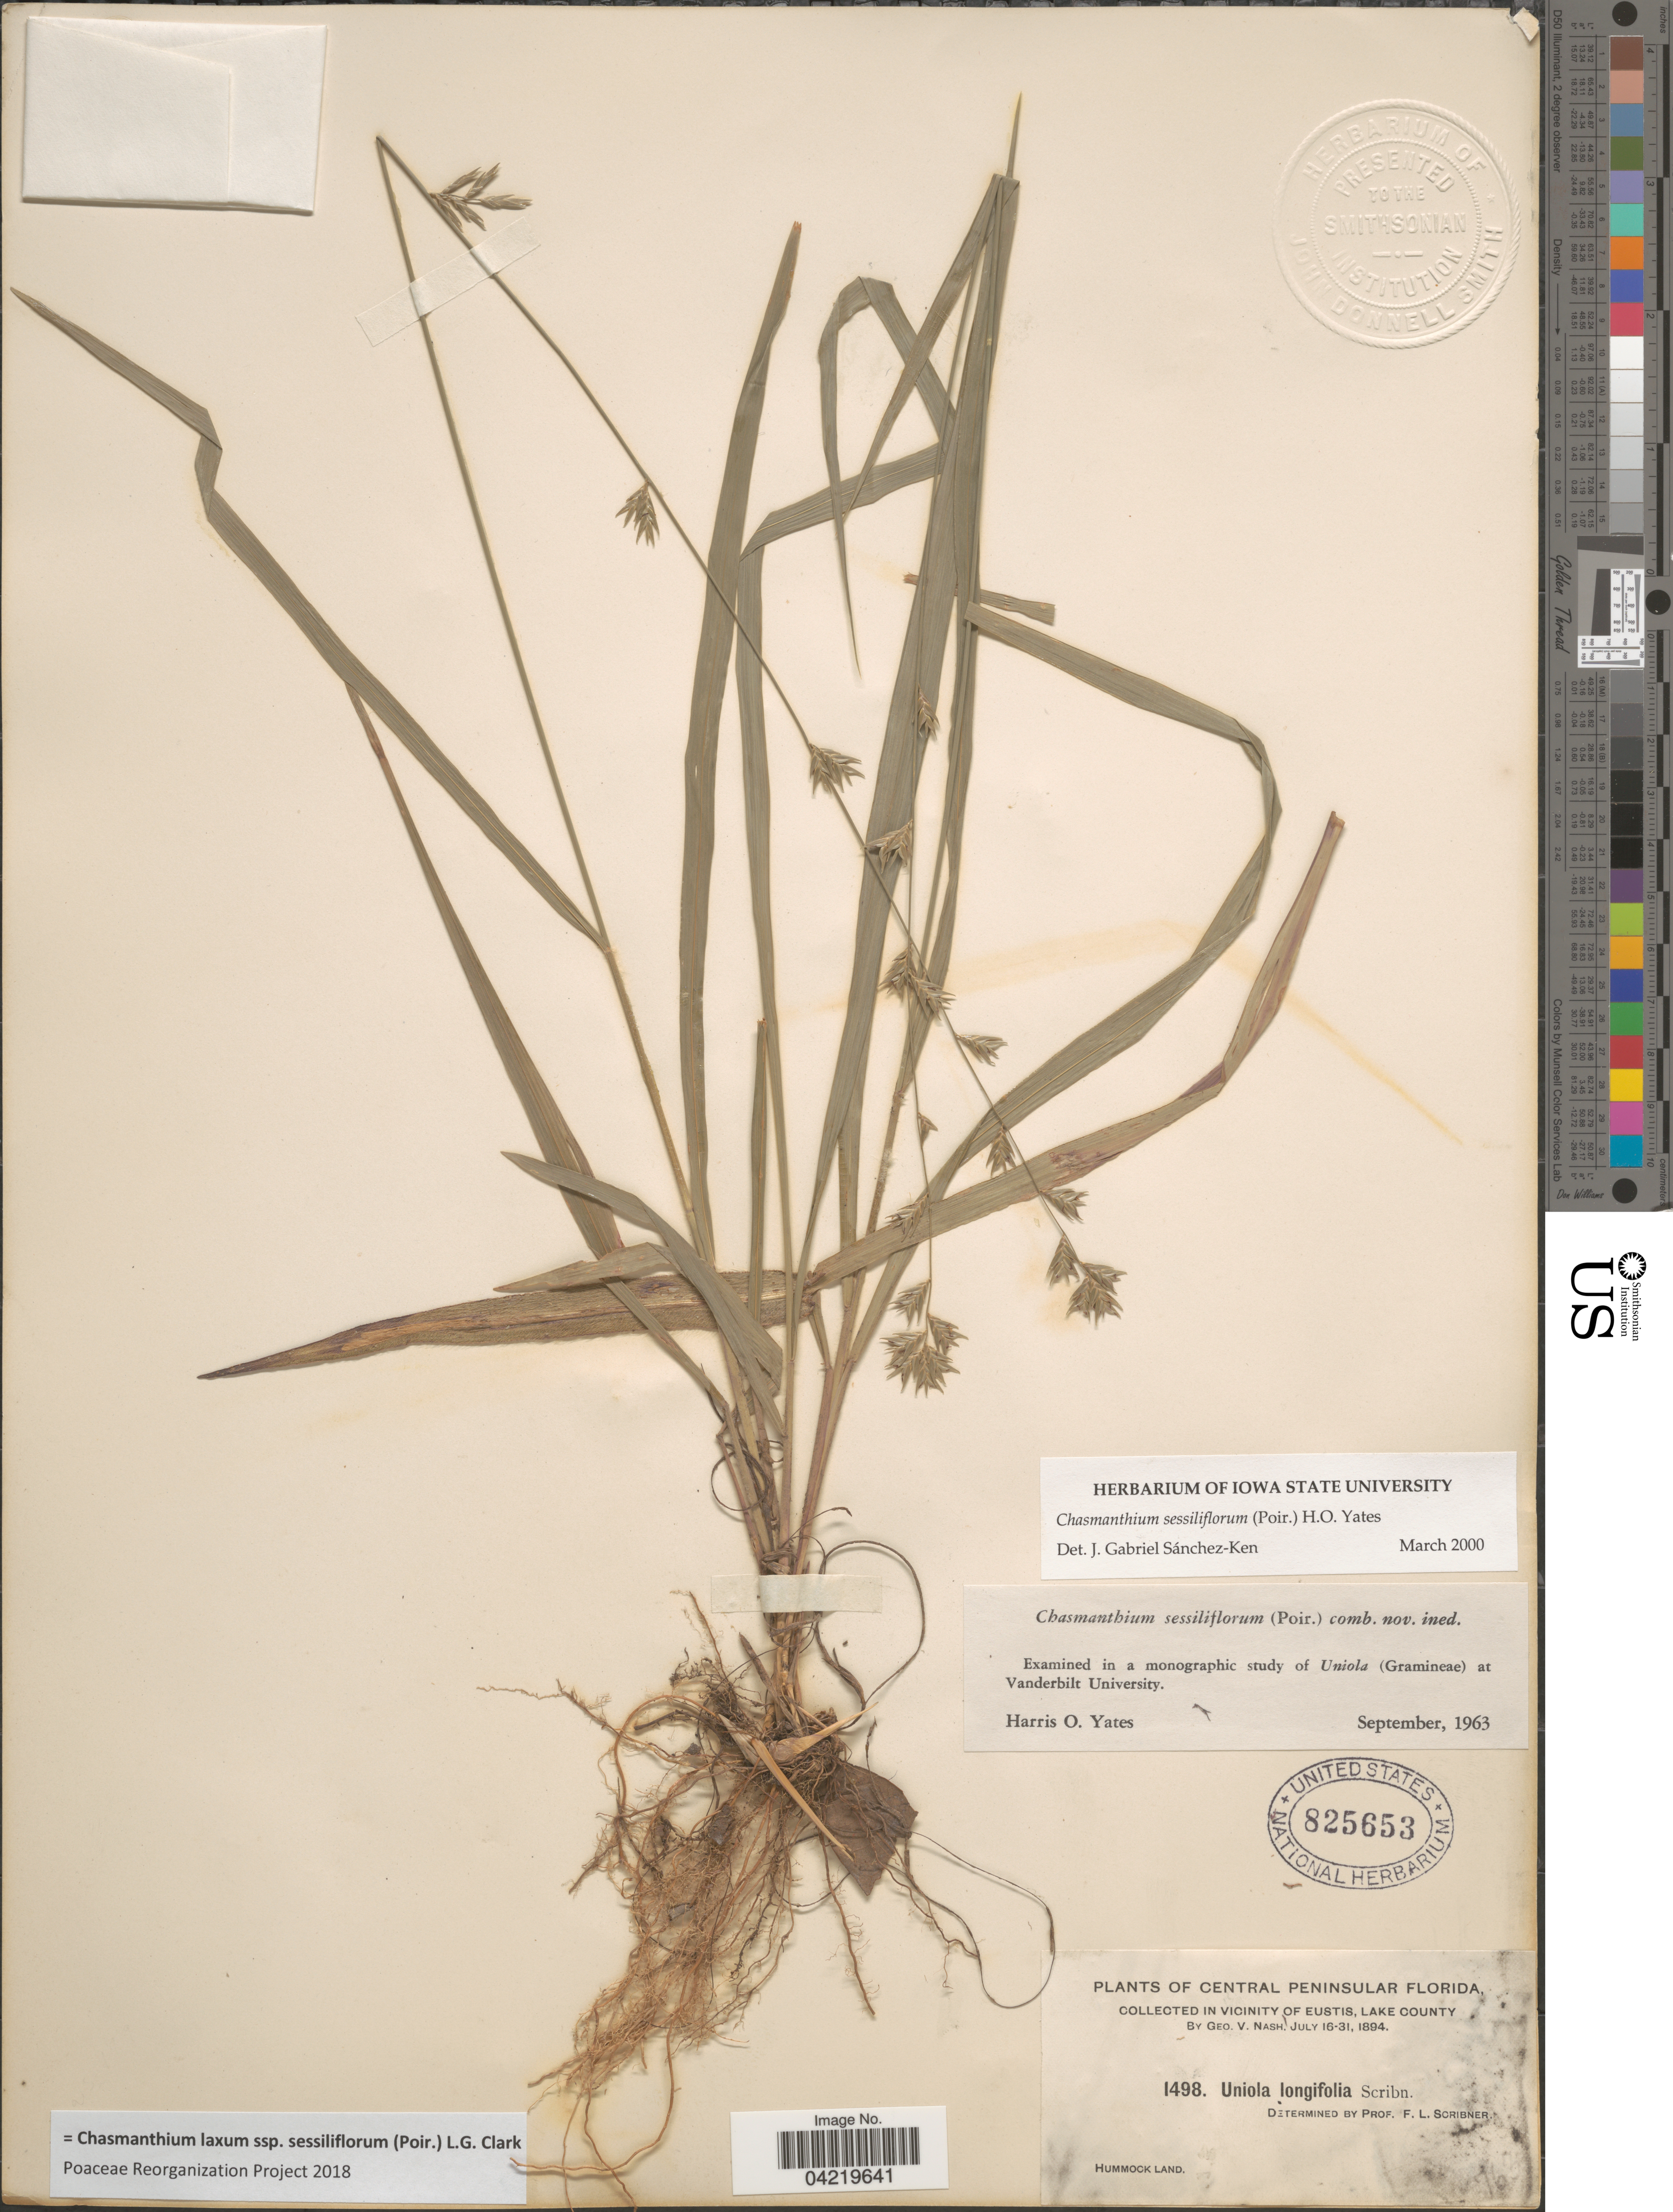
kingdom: Plantae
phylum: Tracheophyta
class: Liliopsida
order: Poales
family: Poaceae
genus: Chasmanthium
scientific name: Chasmanthium laxum subsp. sessiliflorum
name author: (L.) H.O. Yates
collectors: G. V. Nash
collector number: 1498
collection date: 1894-07-16/1894-07-31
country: United States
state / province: Florida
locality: Central Peninsular Florida. In vicinity of Eustis, Lake County. Hummock Land.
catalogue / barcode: US 825653